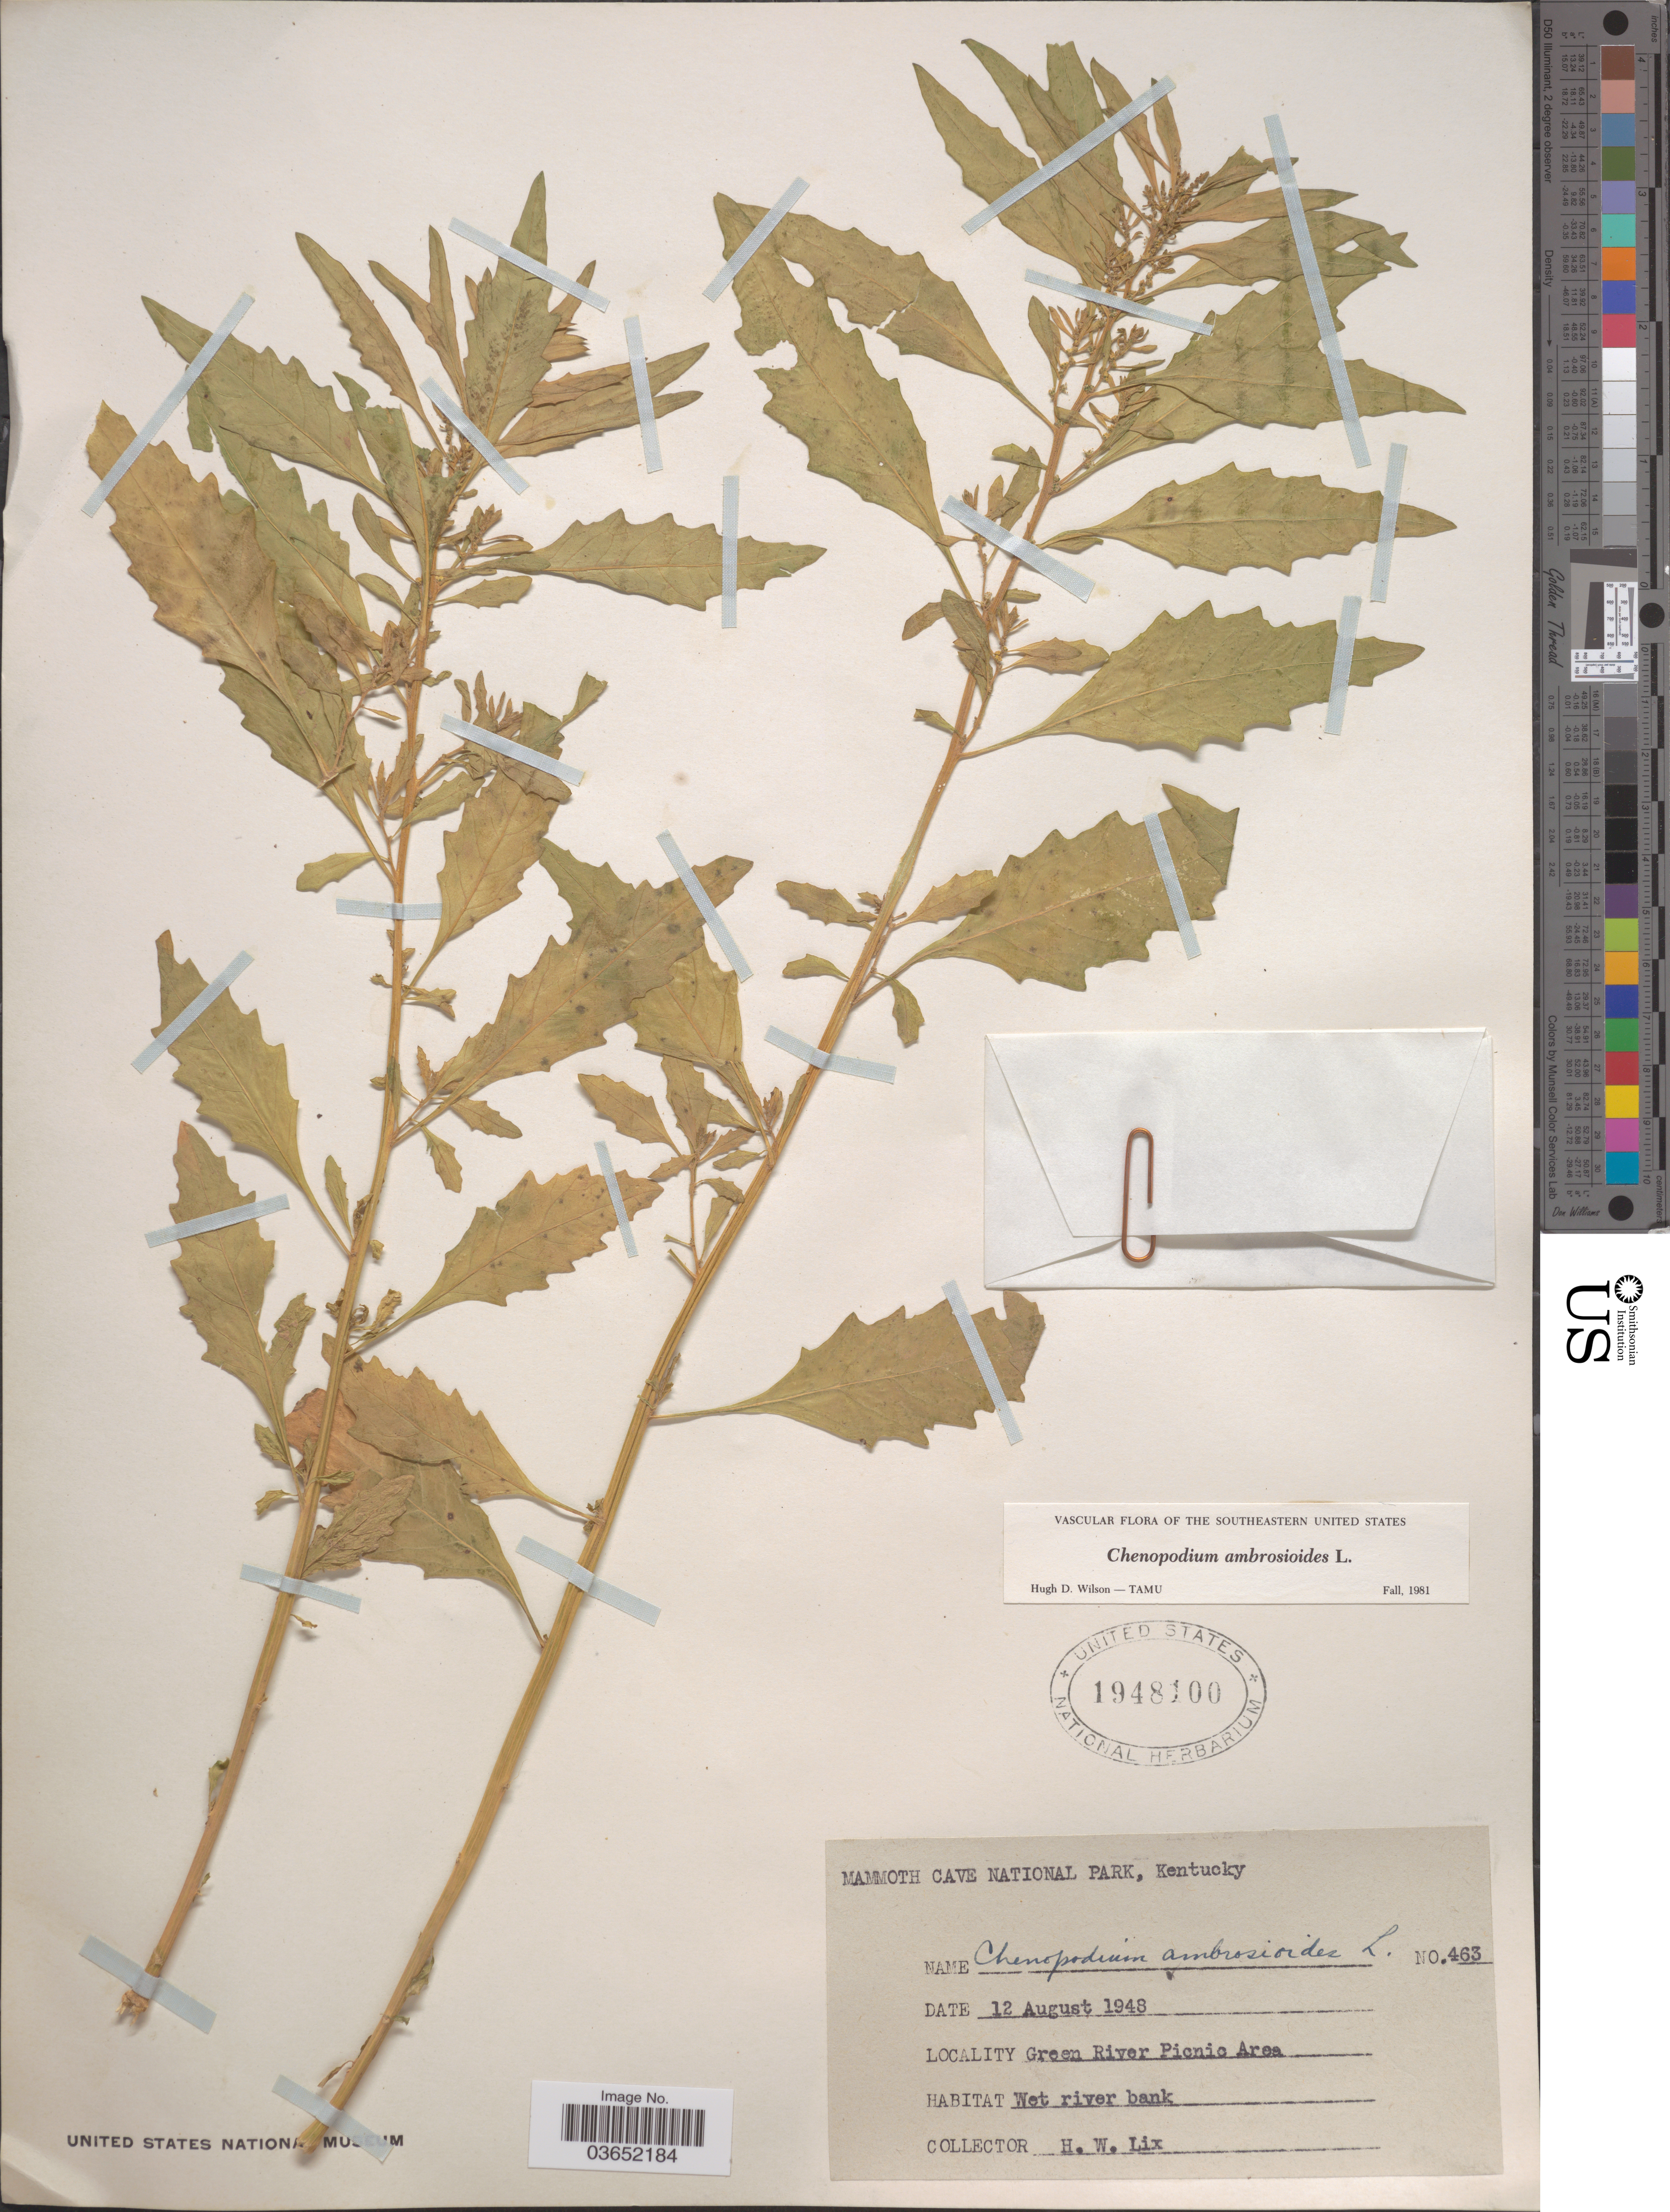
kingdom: Plantae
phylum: Tracheophyta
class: Magnoliopsida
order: Caryophyllales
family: Amaranthaceae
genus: Chenopodium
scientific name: Chenopodium ambrosioides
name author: L.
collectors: H. W. Lix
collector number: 463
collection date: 1948-08-12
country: United States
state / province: Kentucky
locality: Mammoth Cave National Park. Green River Picnic Area.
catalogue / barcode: US 1948100